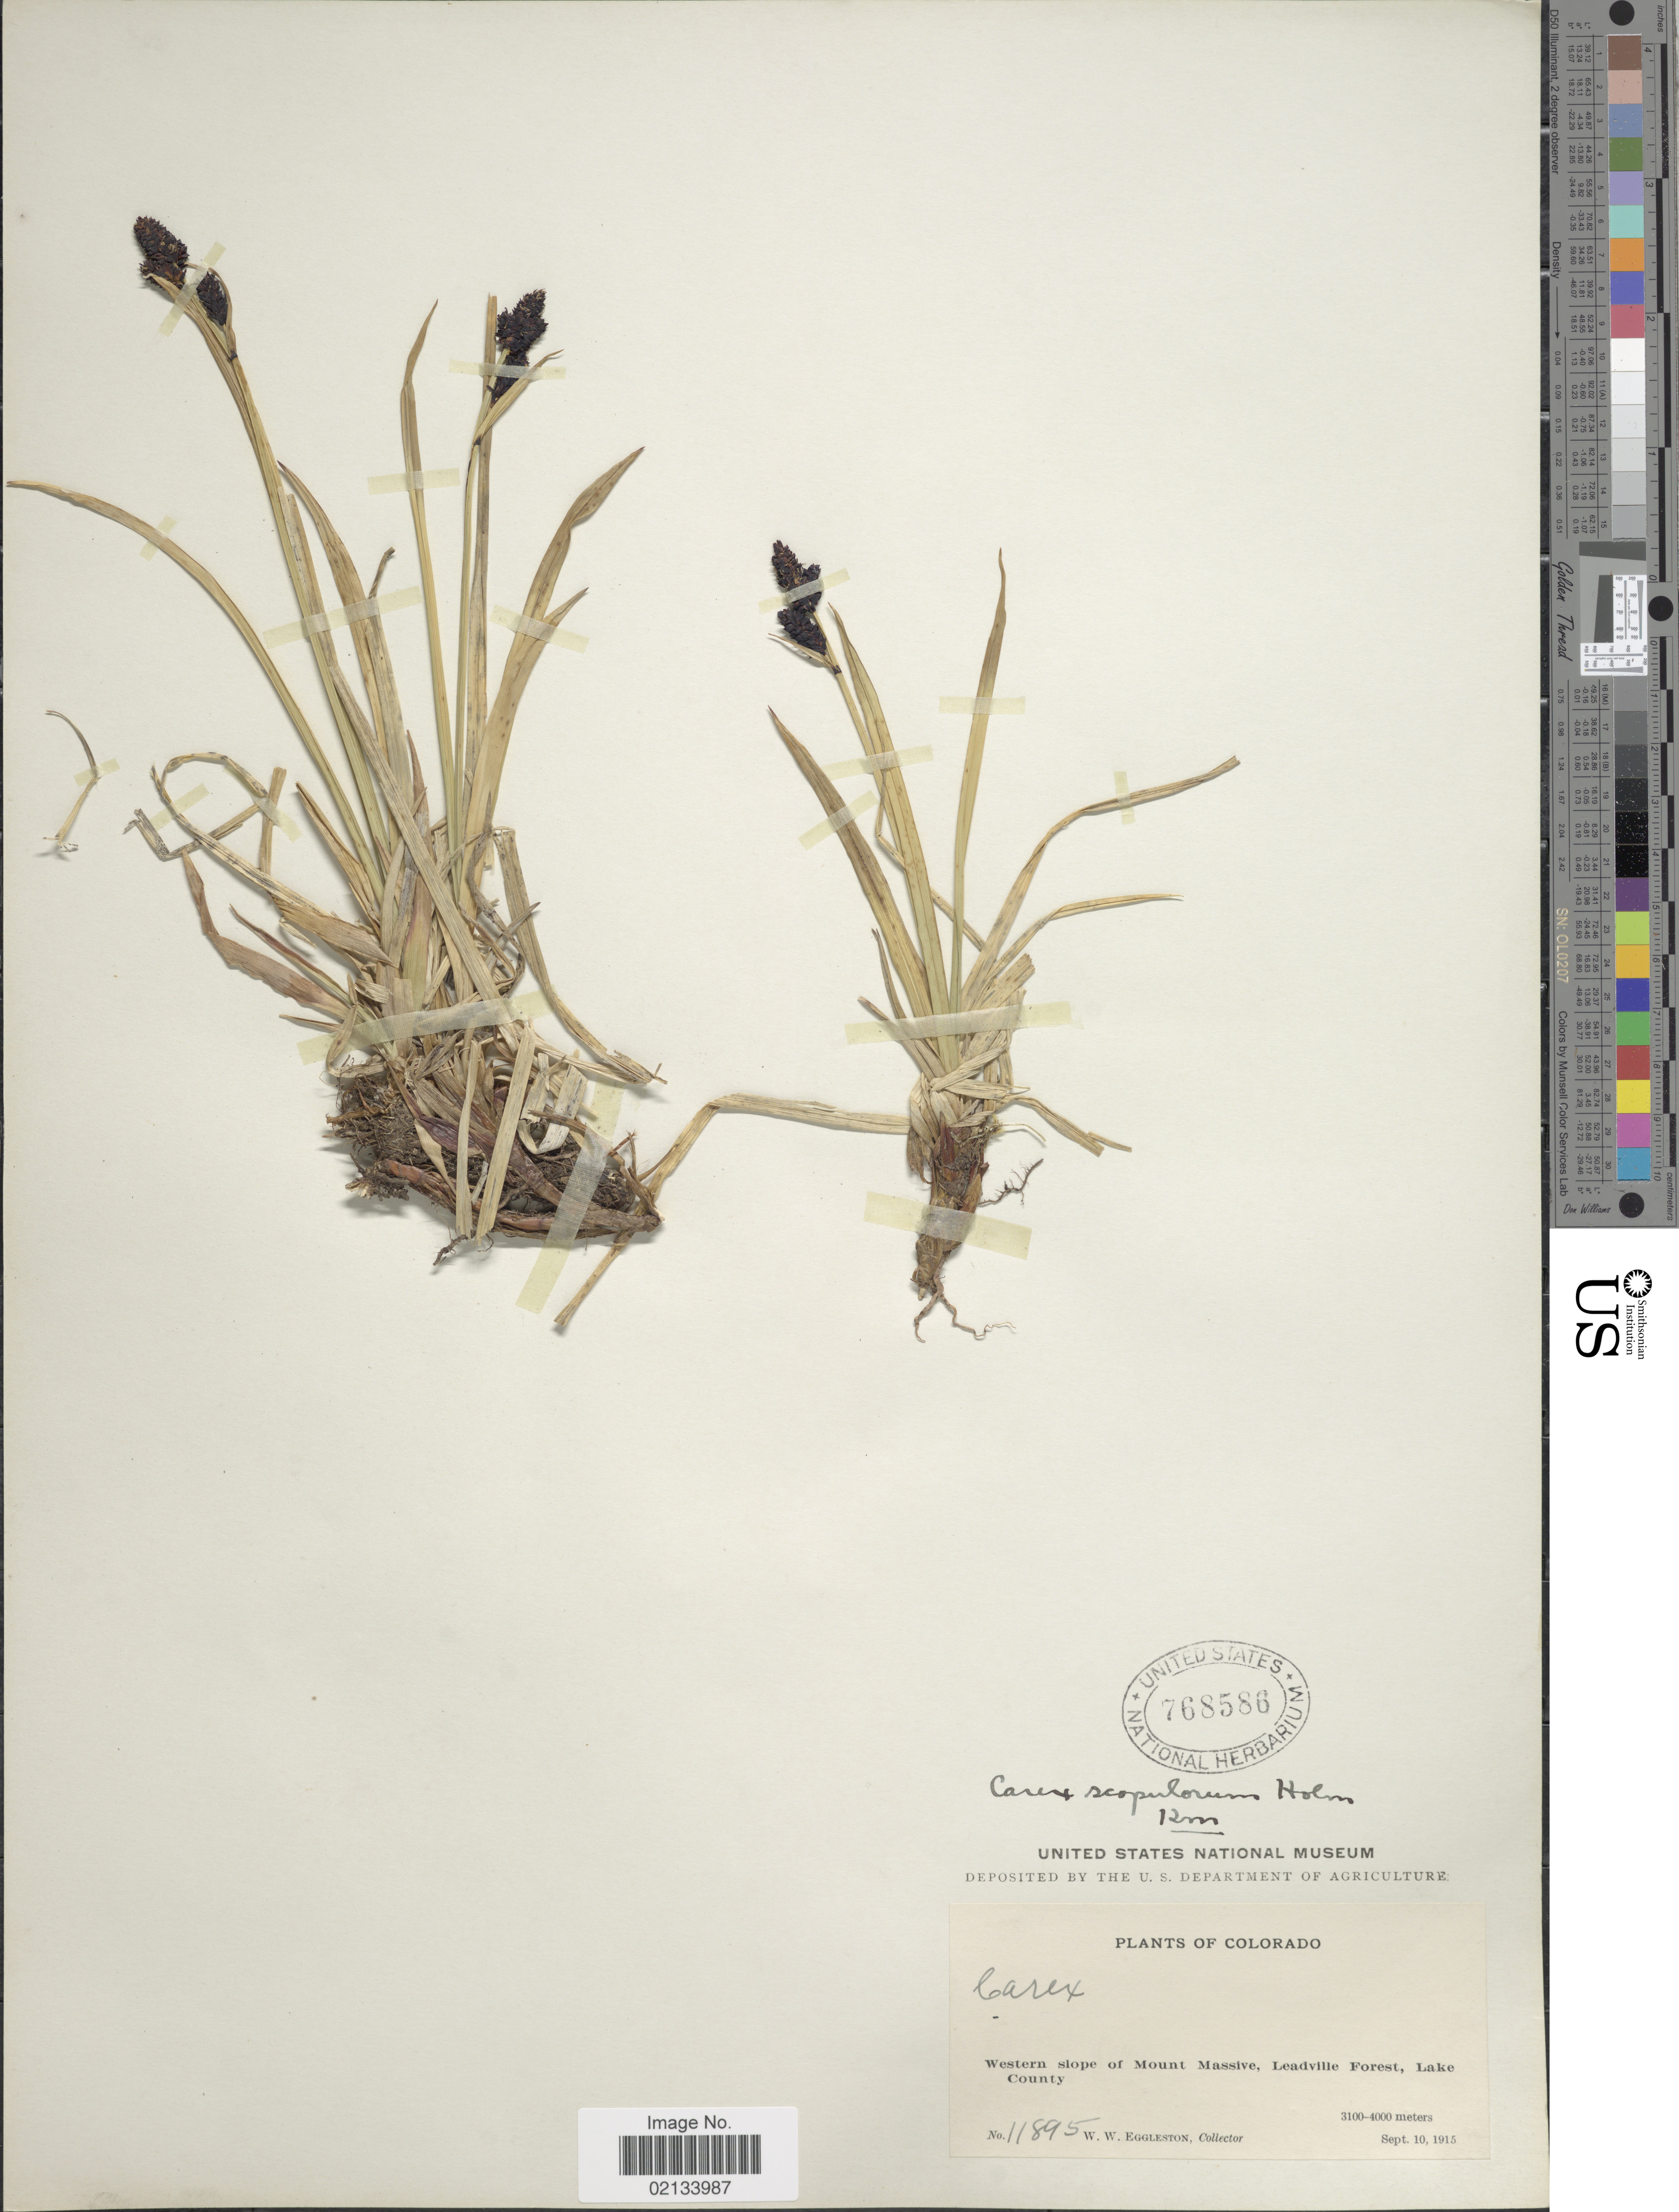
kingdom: Plantae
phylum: Tracheophyta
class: Liliopsida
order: Poales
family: Cyperaceae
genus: Carex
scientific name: Carex scopulorum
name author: Holm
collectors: W. W. Eggleston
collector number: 11895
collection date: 1915-09-10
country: United States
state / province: Colorado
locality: Western slope of Mount Massive, Leadville Forest, Lake County.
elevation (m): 3100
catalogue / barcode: US 768586